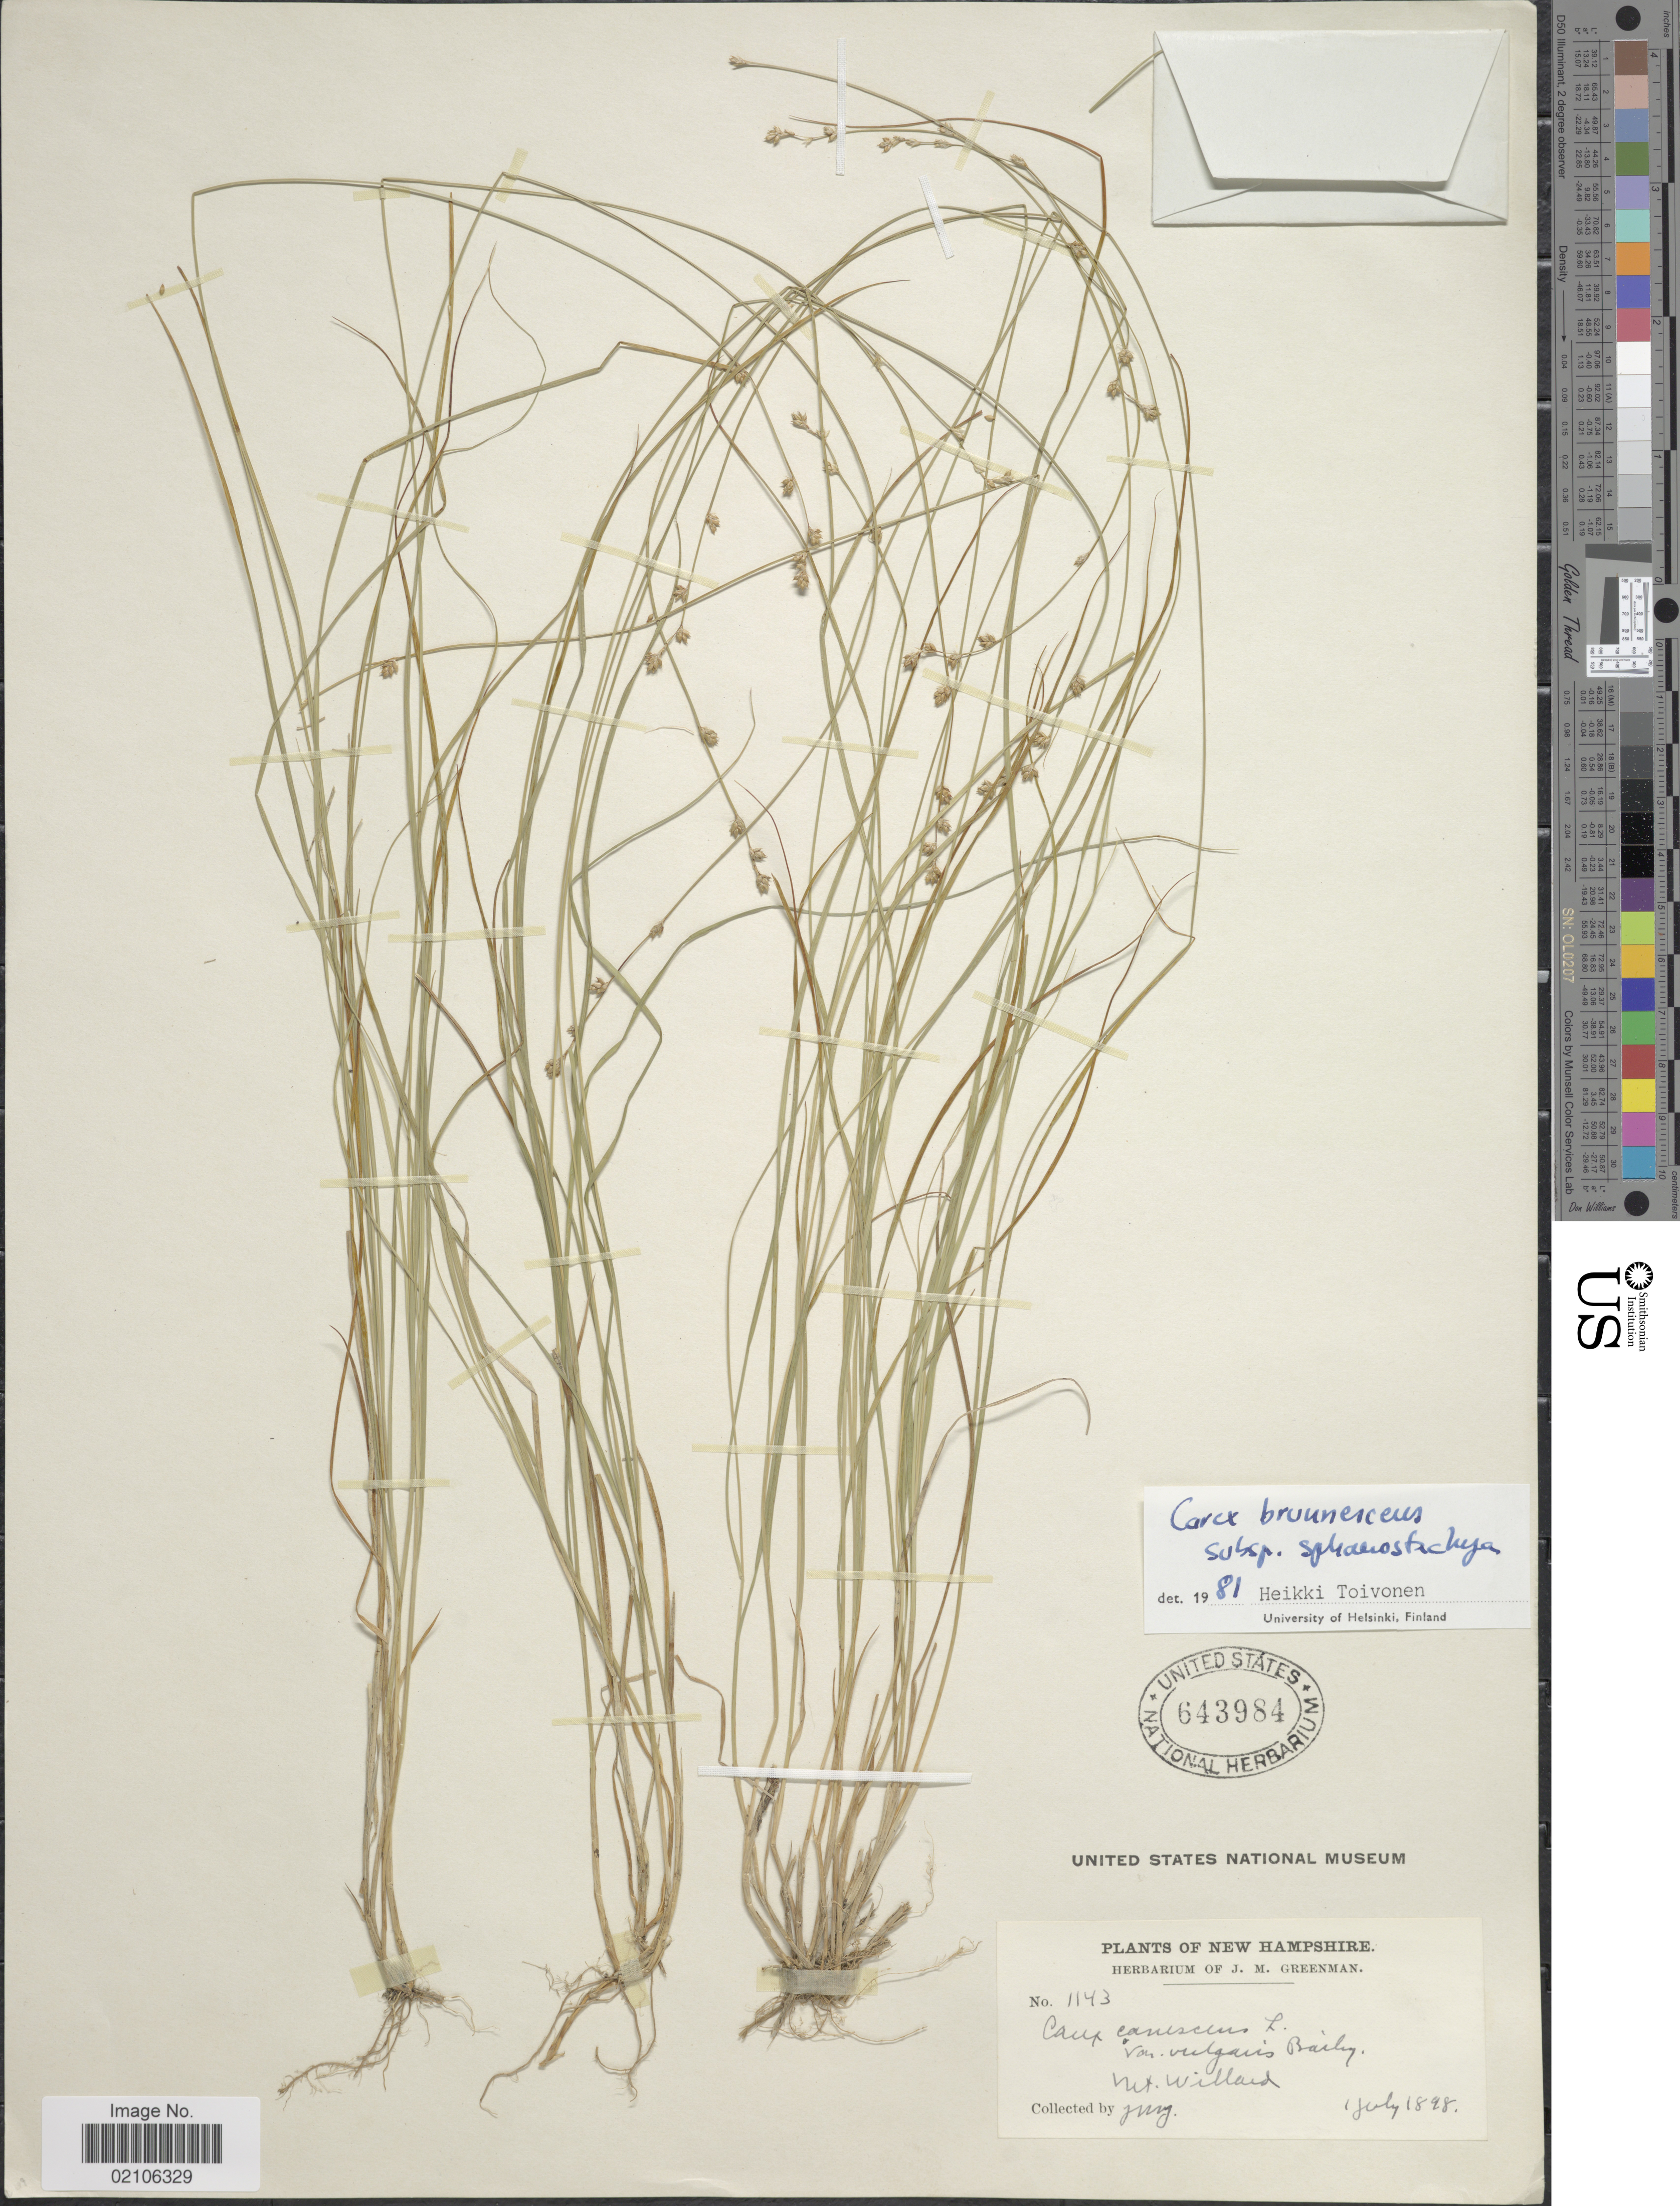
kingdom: Plantae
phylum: Tracheophyta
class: Liliopsida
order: Poales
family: Cyperaceae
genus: Carex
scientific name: Carex brunnescens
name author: (Pers.) Poir.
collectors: J. M. Greenman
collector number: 1143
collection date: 1898-07-01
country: United States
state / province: New Hampshire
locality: Mt. Willard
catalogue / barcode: US 643984